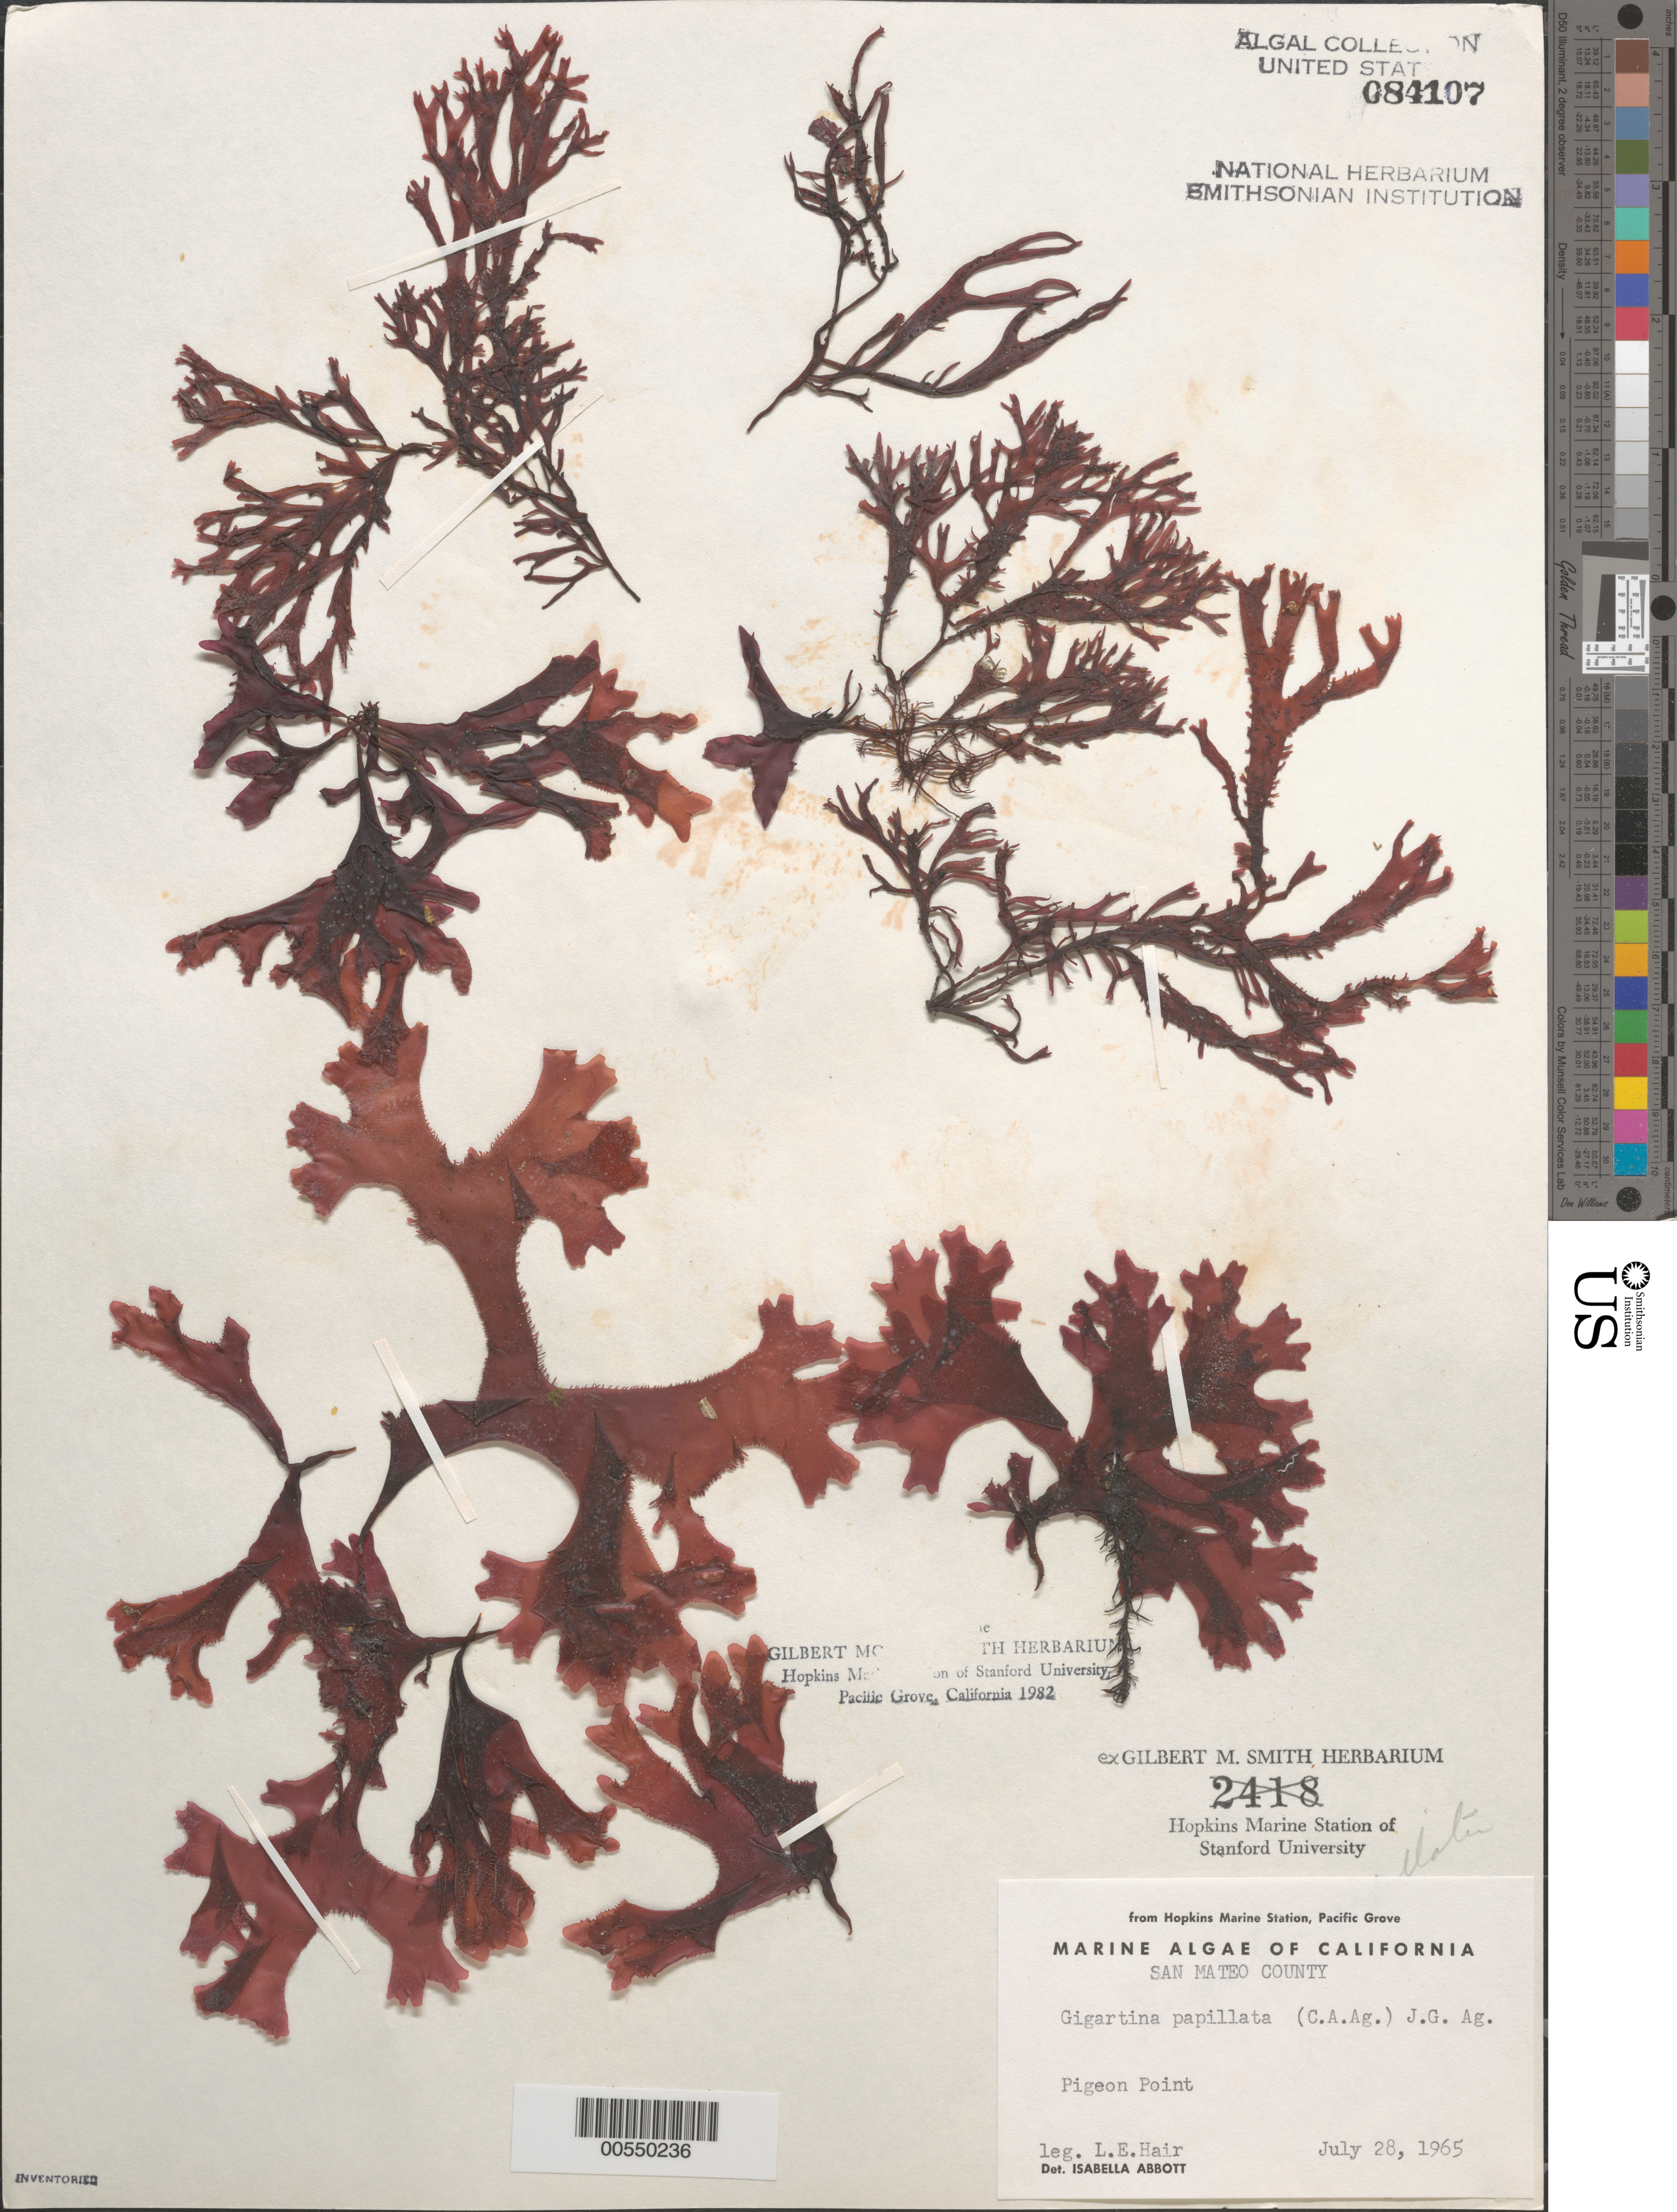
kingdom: Plantae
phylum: Rhodophyta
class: Florideophyceae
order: Gigartinales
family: Phyllophoraceae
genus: Mastocarpus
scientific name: Mastocarpus papillatus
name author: (C. Agardh) Kütz.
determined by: Algae name updating Project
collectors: L. Hair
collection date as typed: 28 Jul 1965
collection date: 1965-07-28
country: United States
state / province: California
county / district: San Mateo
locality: Pigeon Point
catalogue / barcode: US 84107